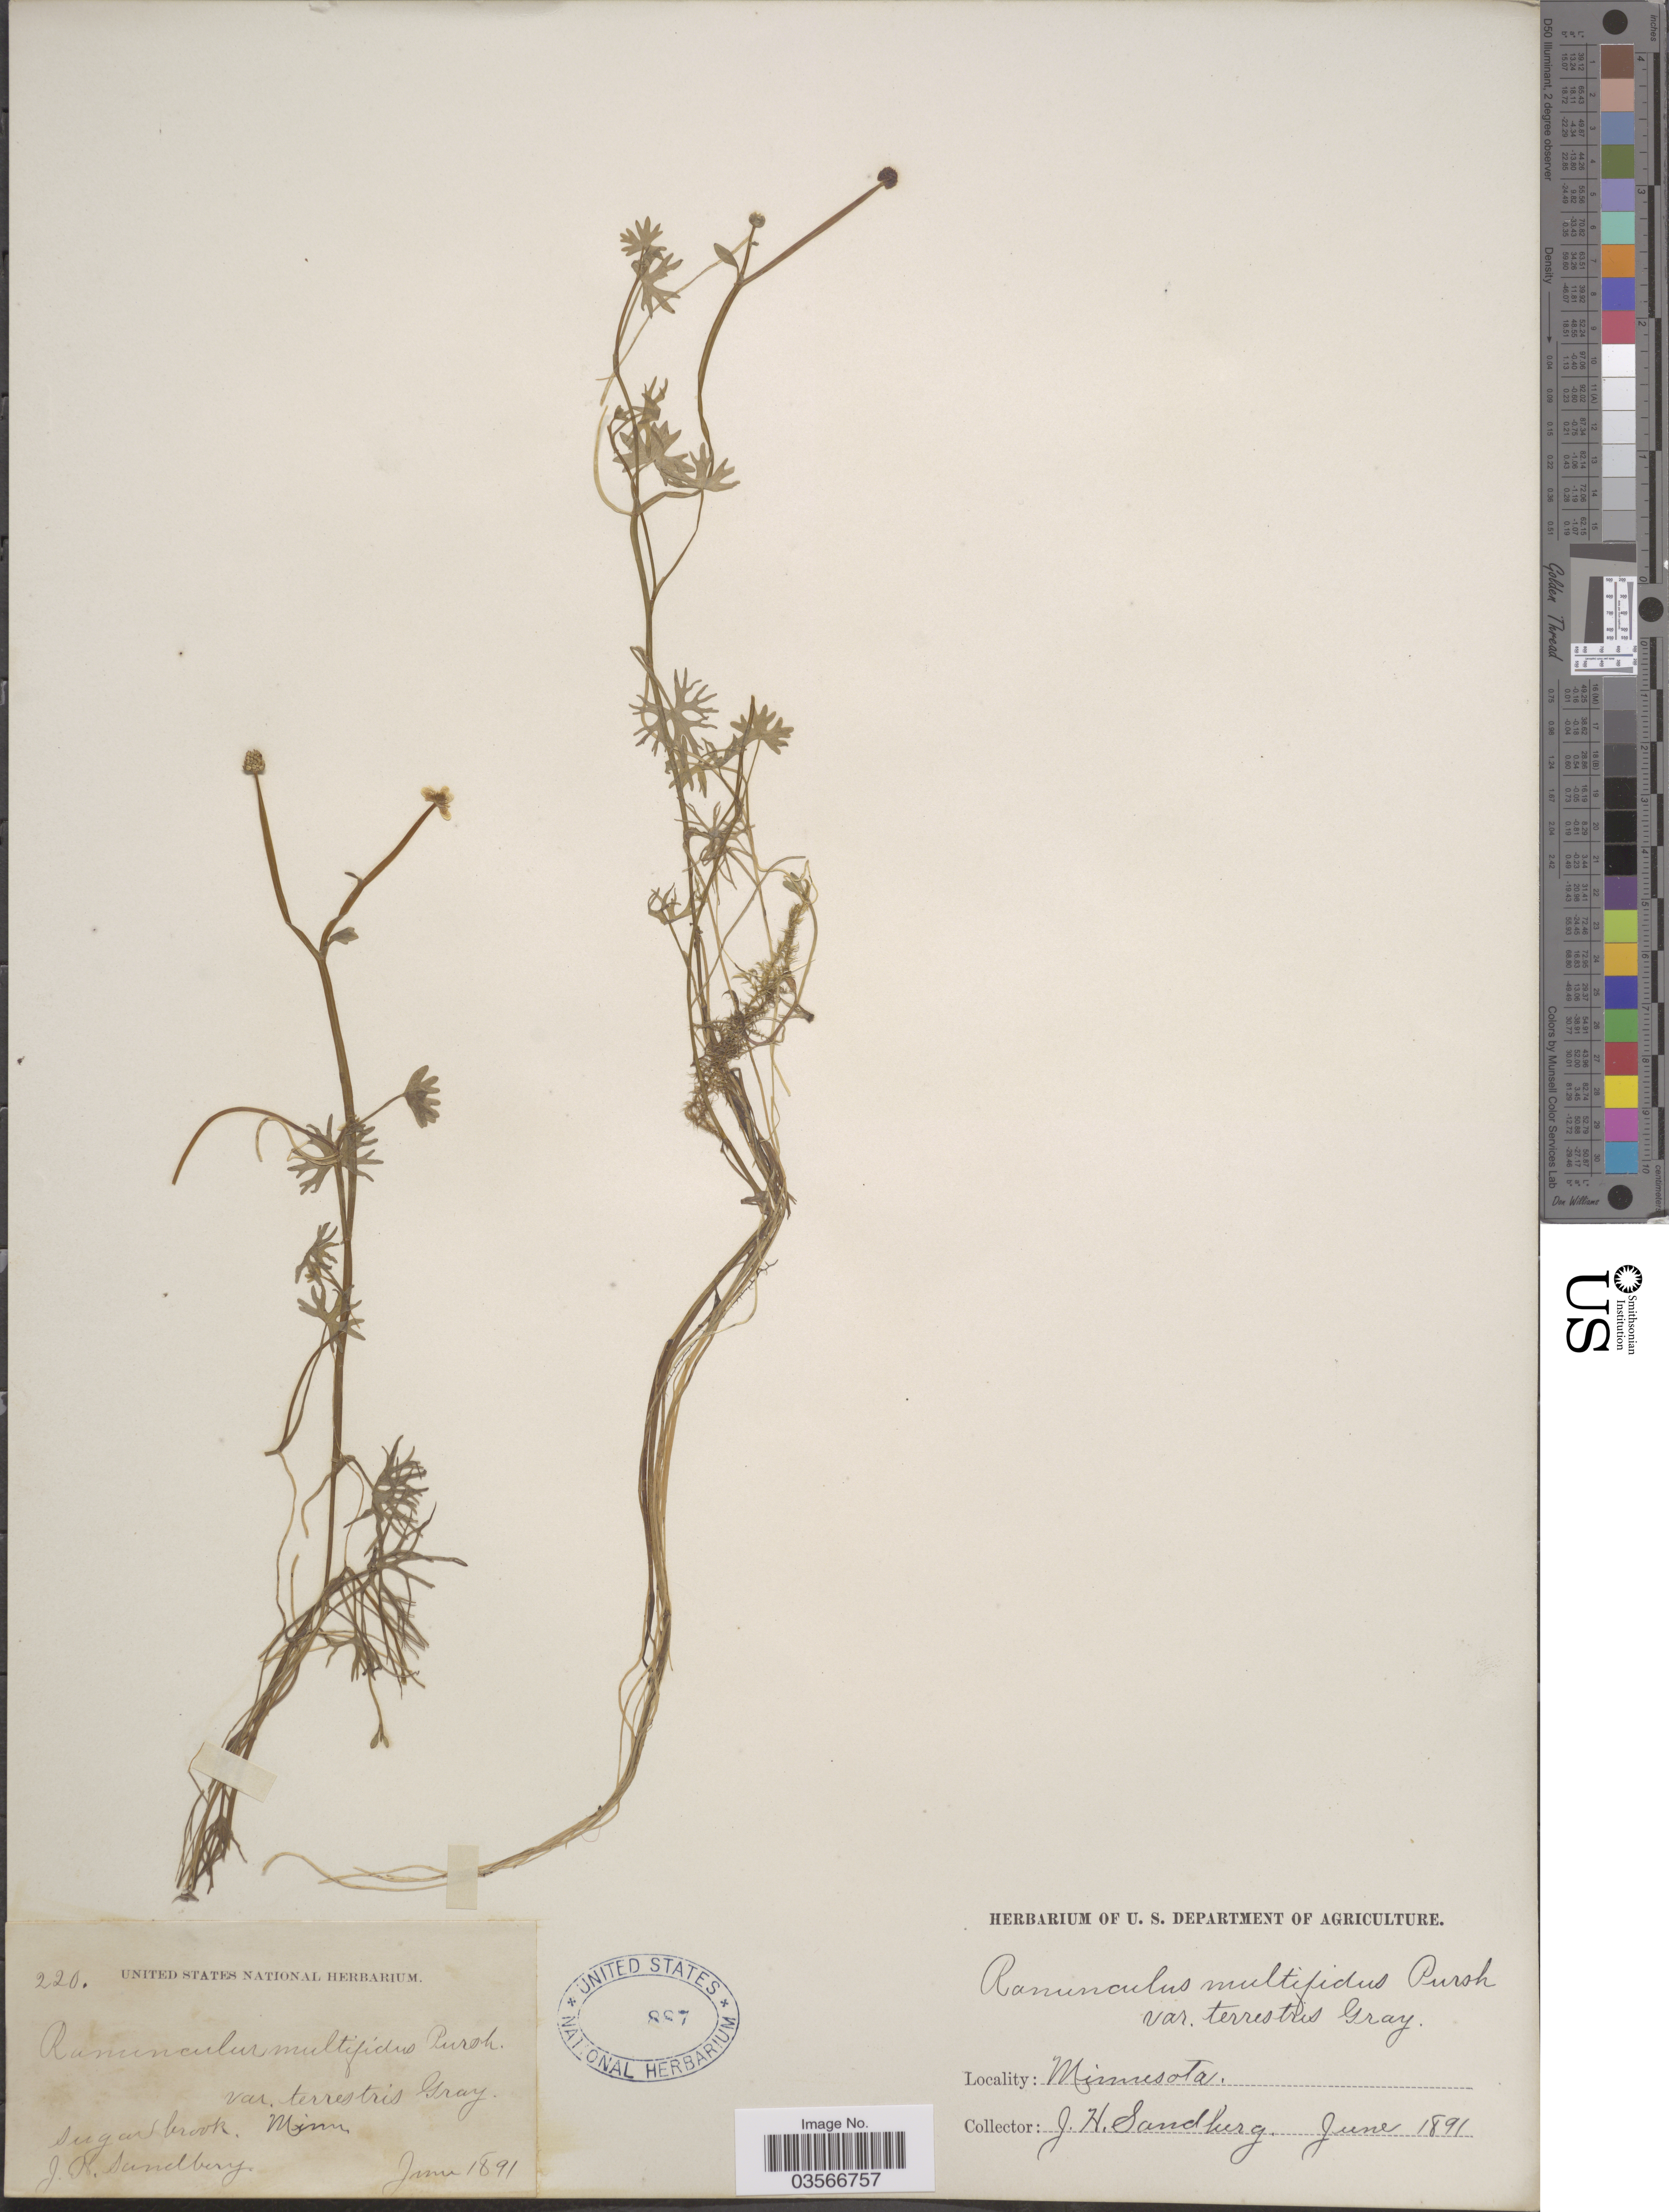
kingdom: Plantae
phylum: Tracheophyta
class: Magnoliopsida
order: Ranunculales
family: Ranunculaceae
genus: Ranunculus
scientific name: Ranunculus gmelinii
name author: DC.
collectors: J. H. Sandberg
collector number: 220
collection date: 1891-06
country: United States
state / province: Minnesota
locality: Sugarbrook.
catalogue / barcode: US 887